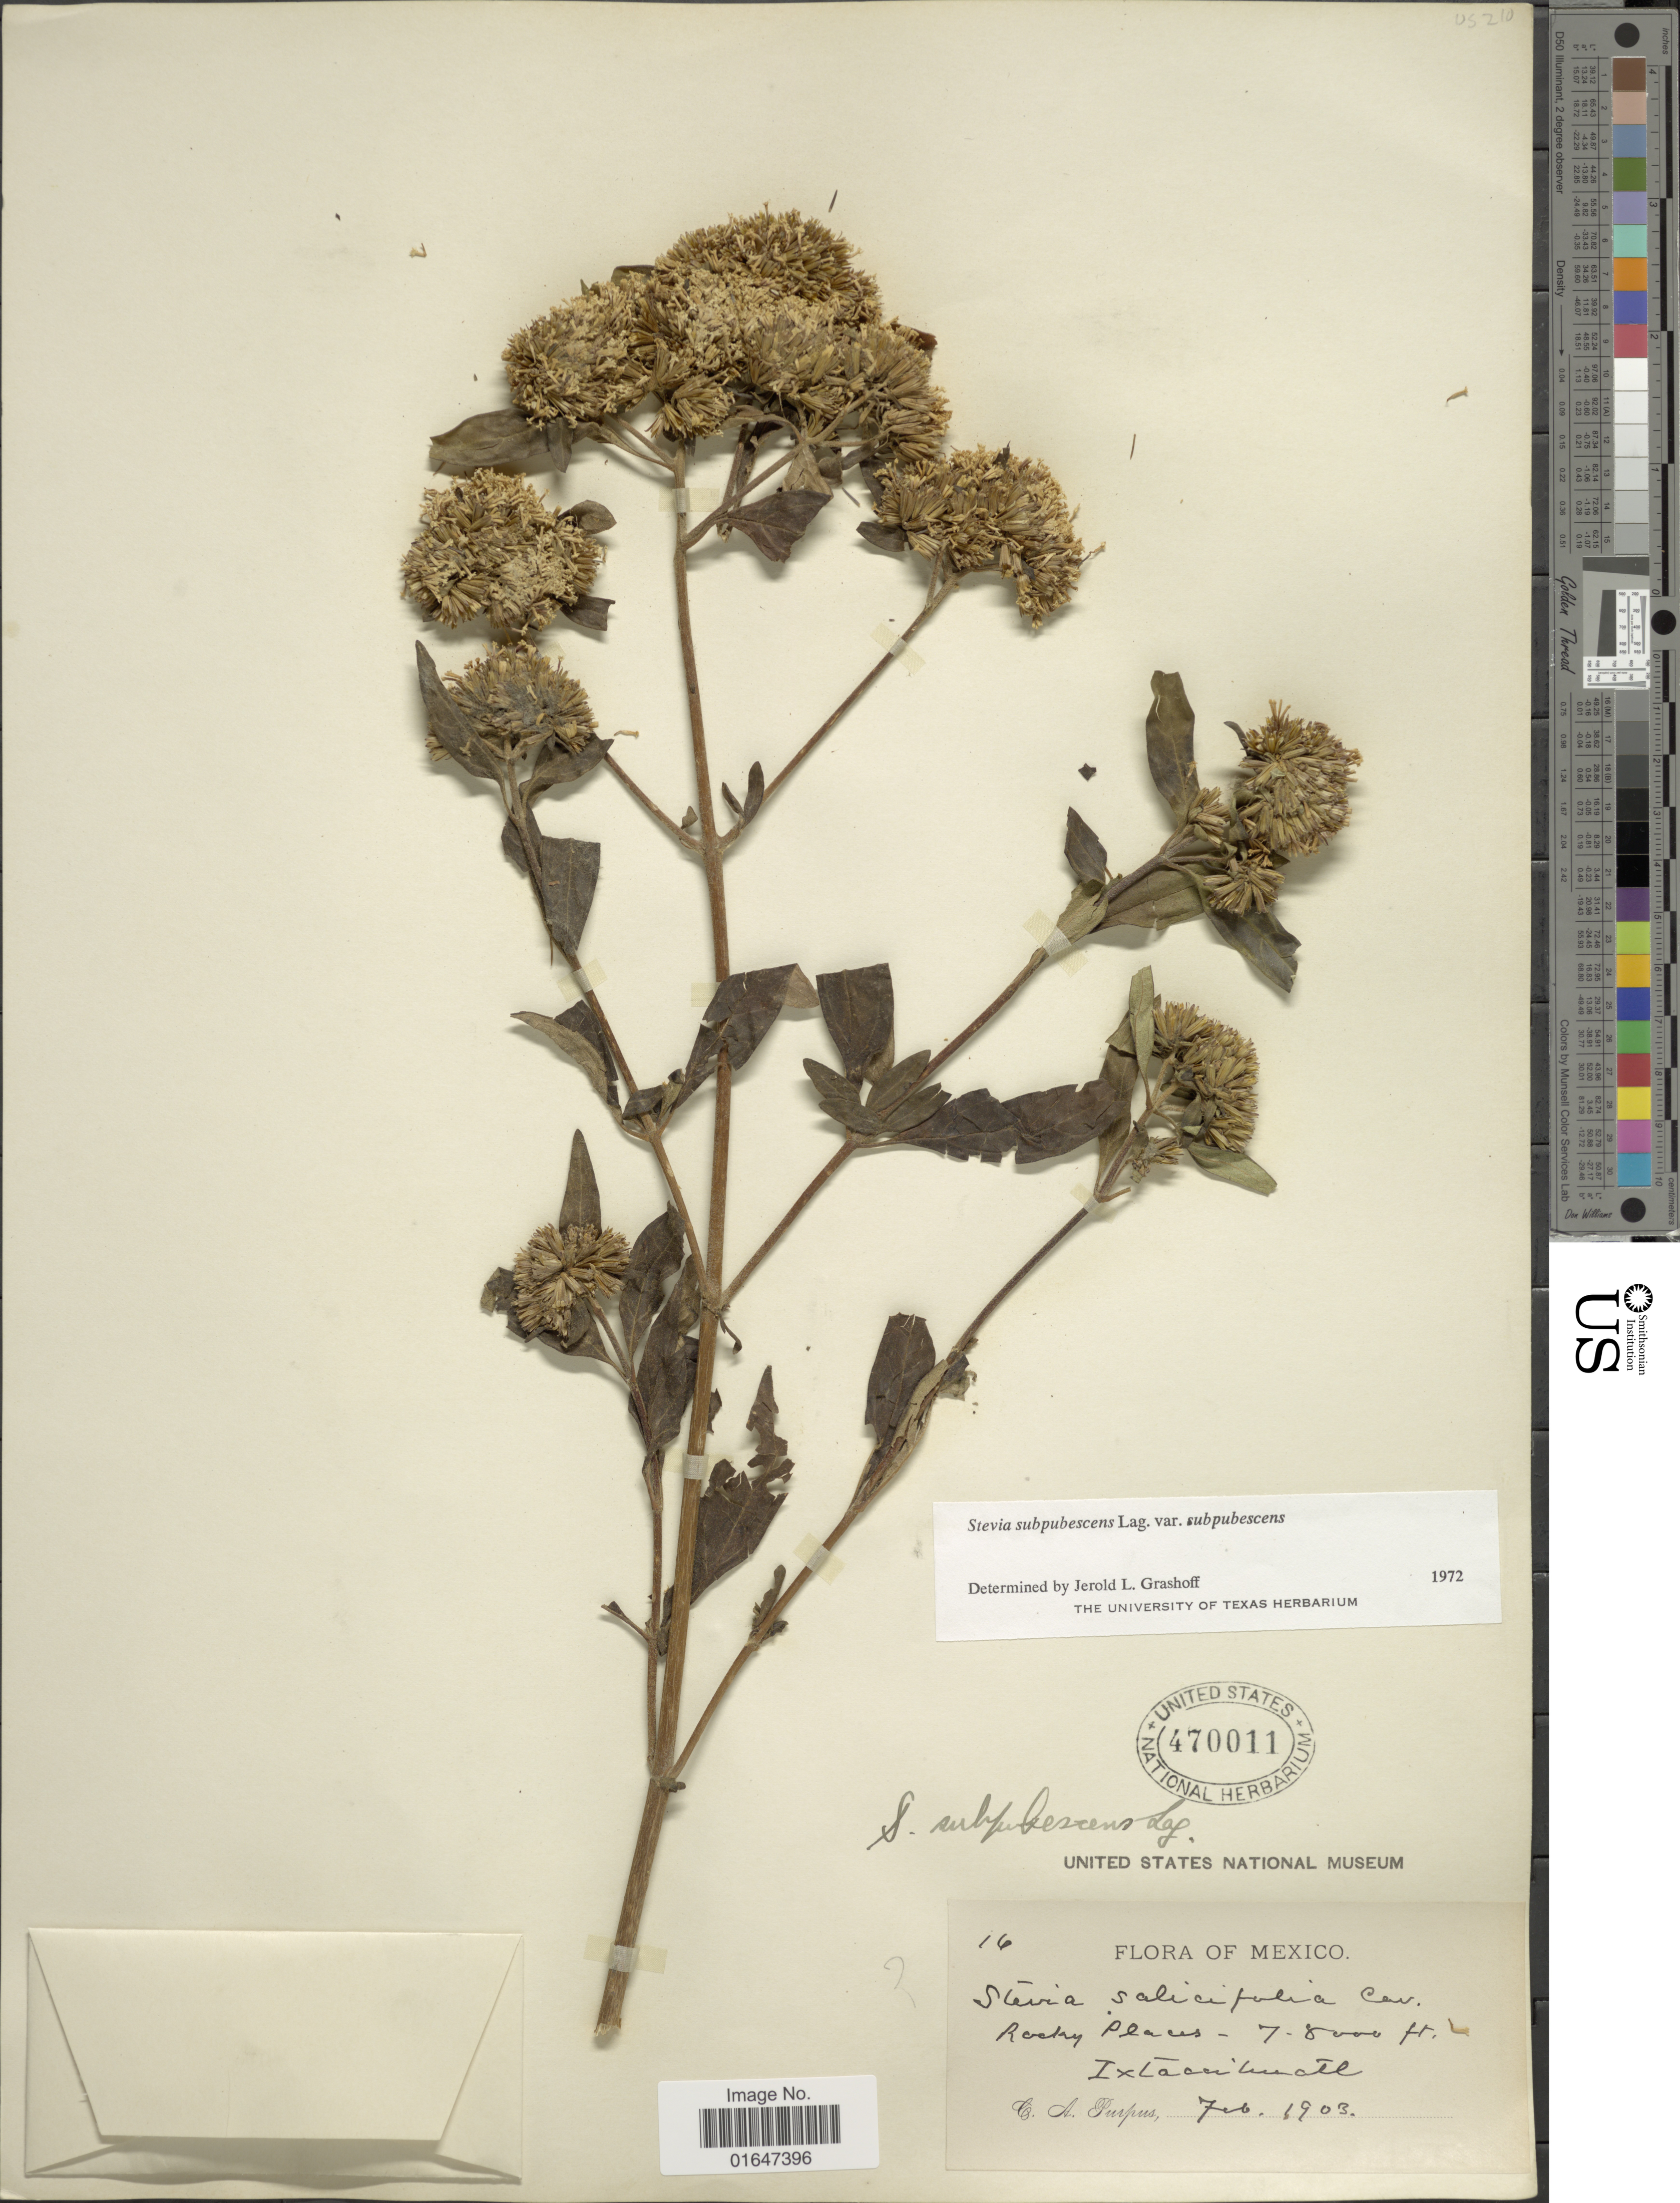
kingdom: Plantae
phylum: Tracheophyta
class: Magnoliopsida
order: Asterales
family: Asteraceae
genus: Stevia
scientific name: Stevia subpubescens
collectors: C. A. Purpus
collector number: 16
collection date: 1903-02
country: Mexico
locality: Ixtaccihuatl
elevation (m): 2134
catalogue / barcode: US 470011